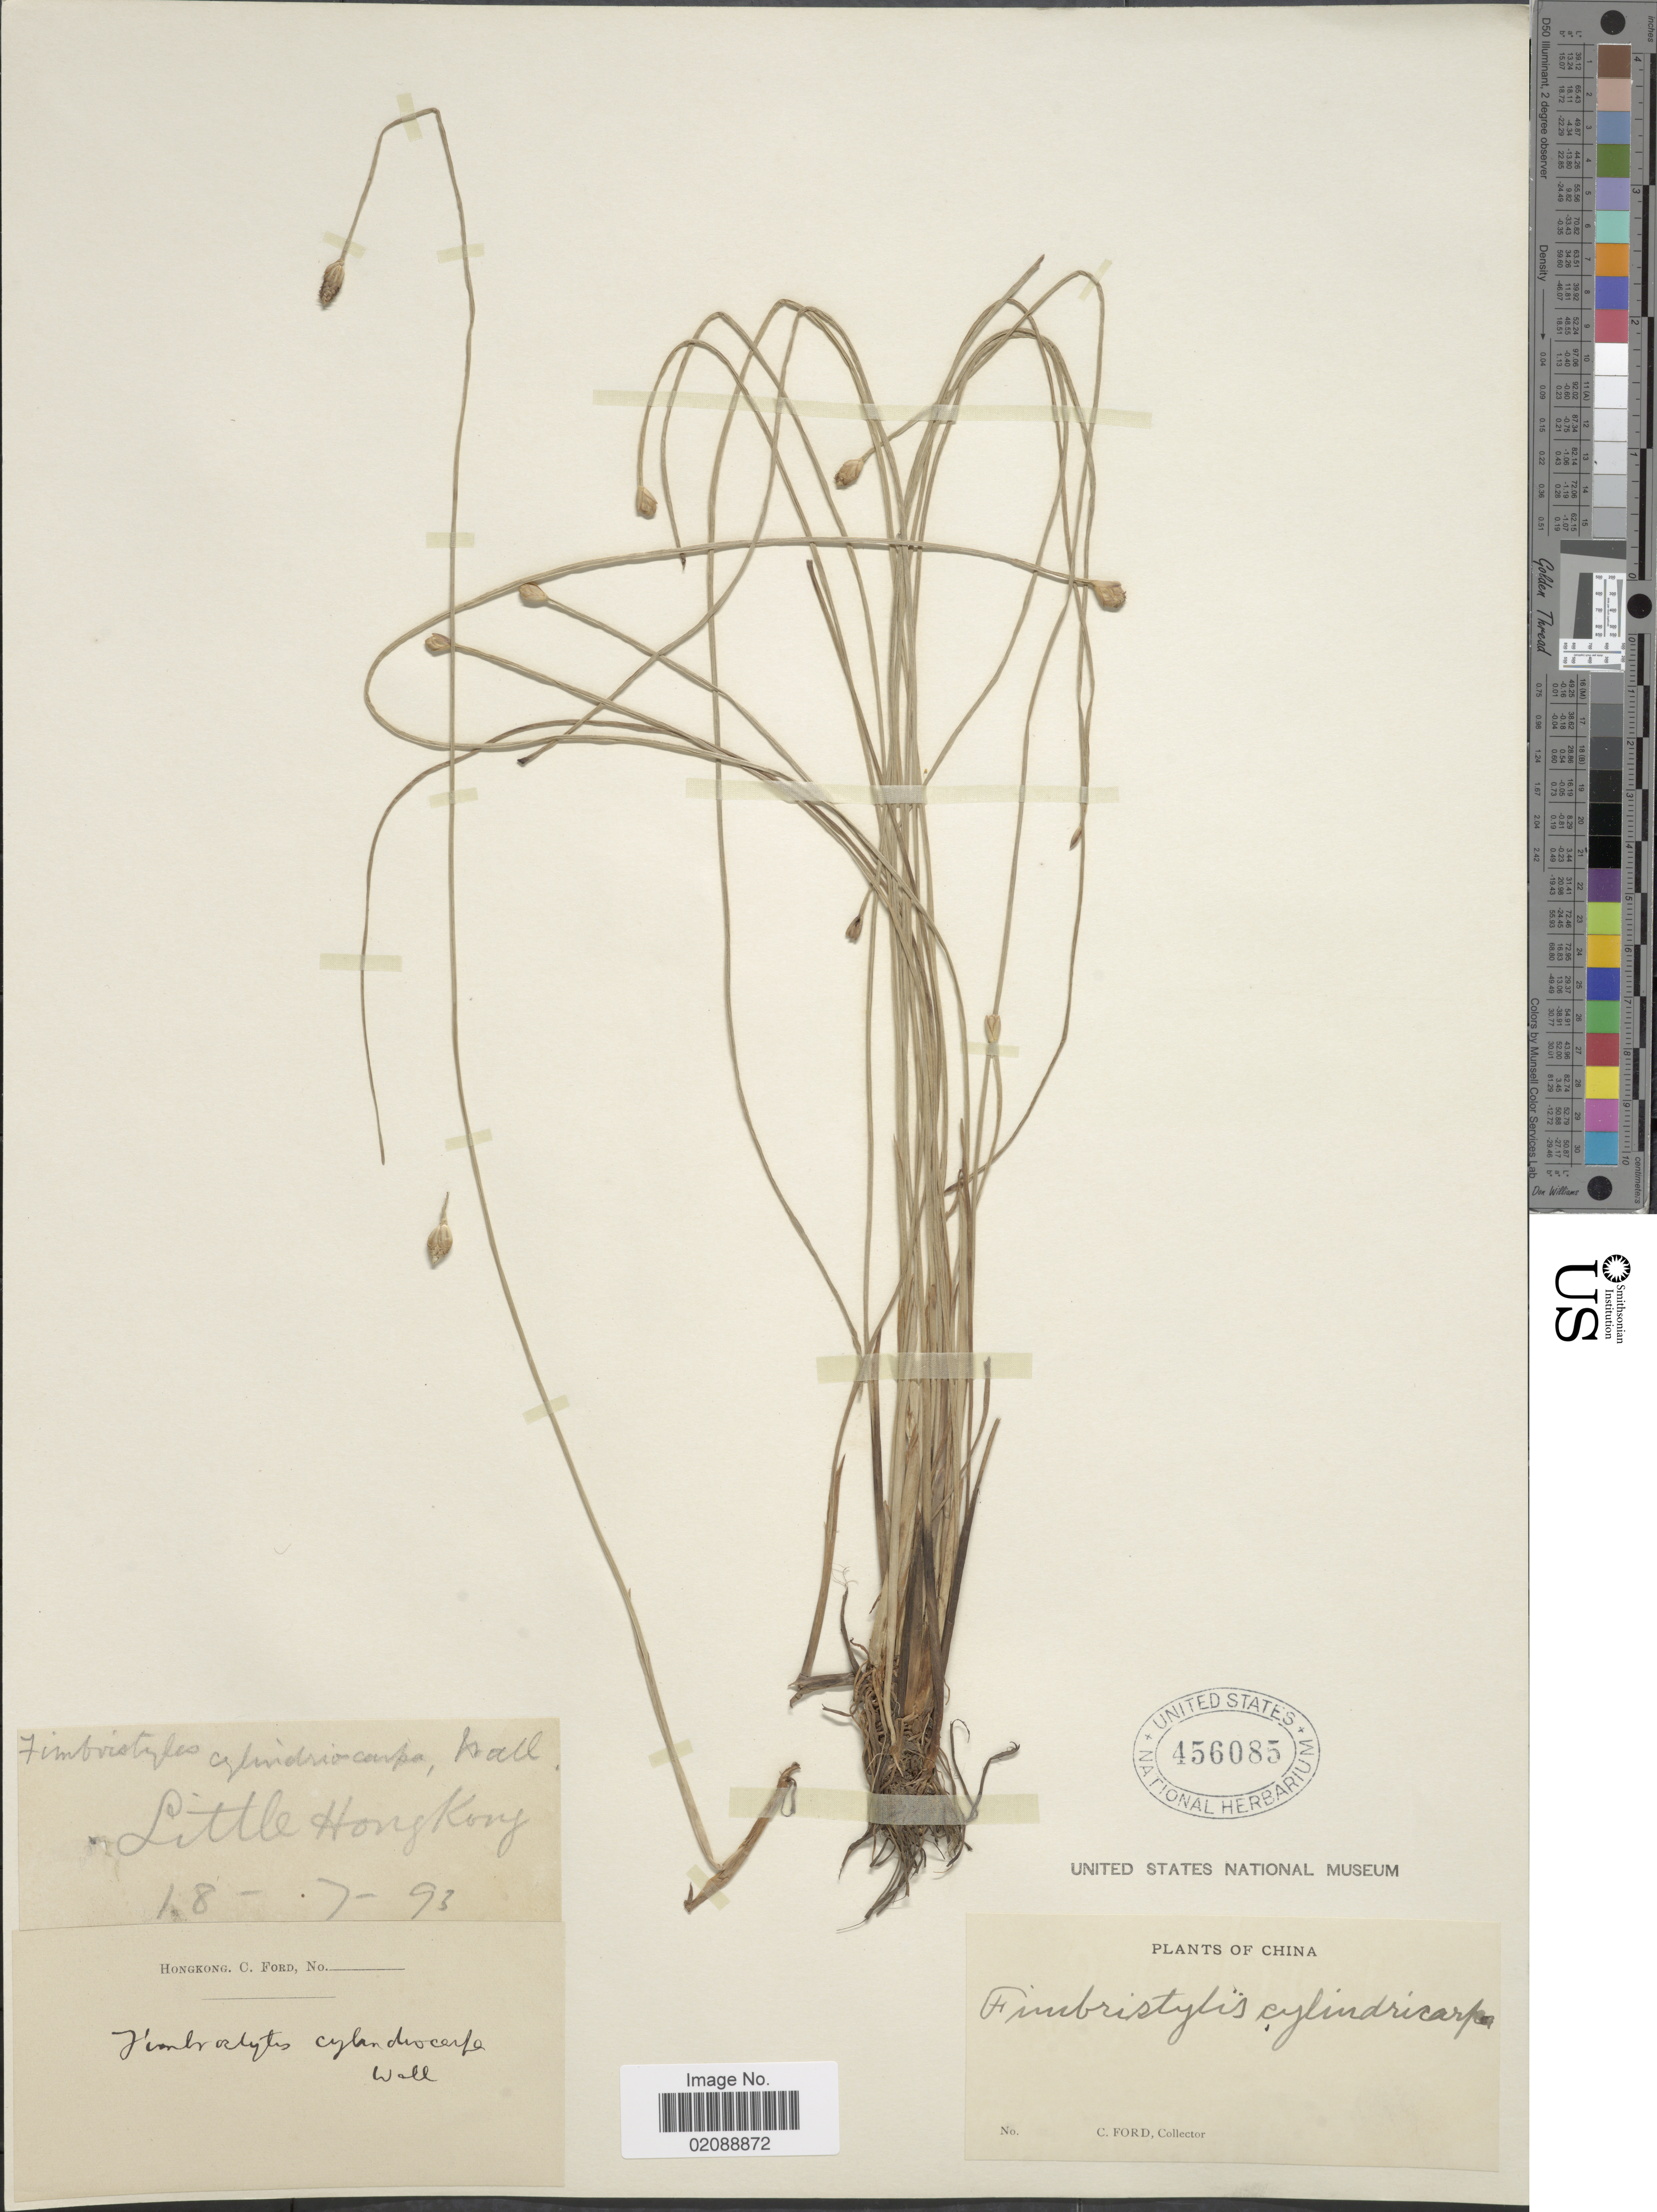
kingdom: Plantae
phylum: Tracheophyta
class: Liliopsida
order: Poales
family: Cyperaceae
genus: Fimbristylis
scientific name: Fimbristylis tetragona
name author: R. Br.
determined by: Strong, Mark T., (BOT), Smithsonian Institution - National Museum of Natural History (UNITED STATES)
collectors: C. Ford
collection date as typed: Transcribed d/m/y: 18/7/93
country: China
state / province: Hong Kong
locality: Little Hong Kong.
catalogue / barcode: US 456085